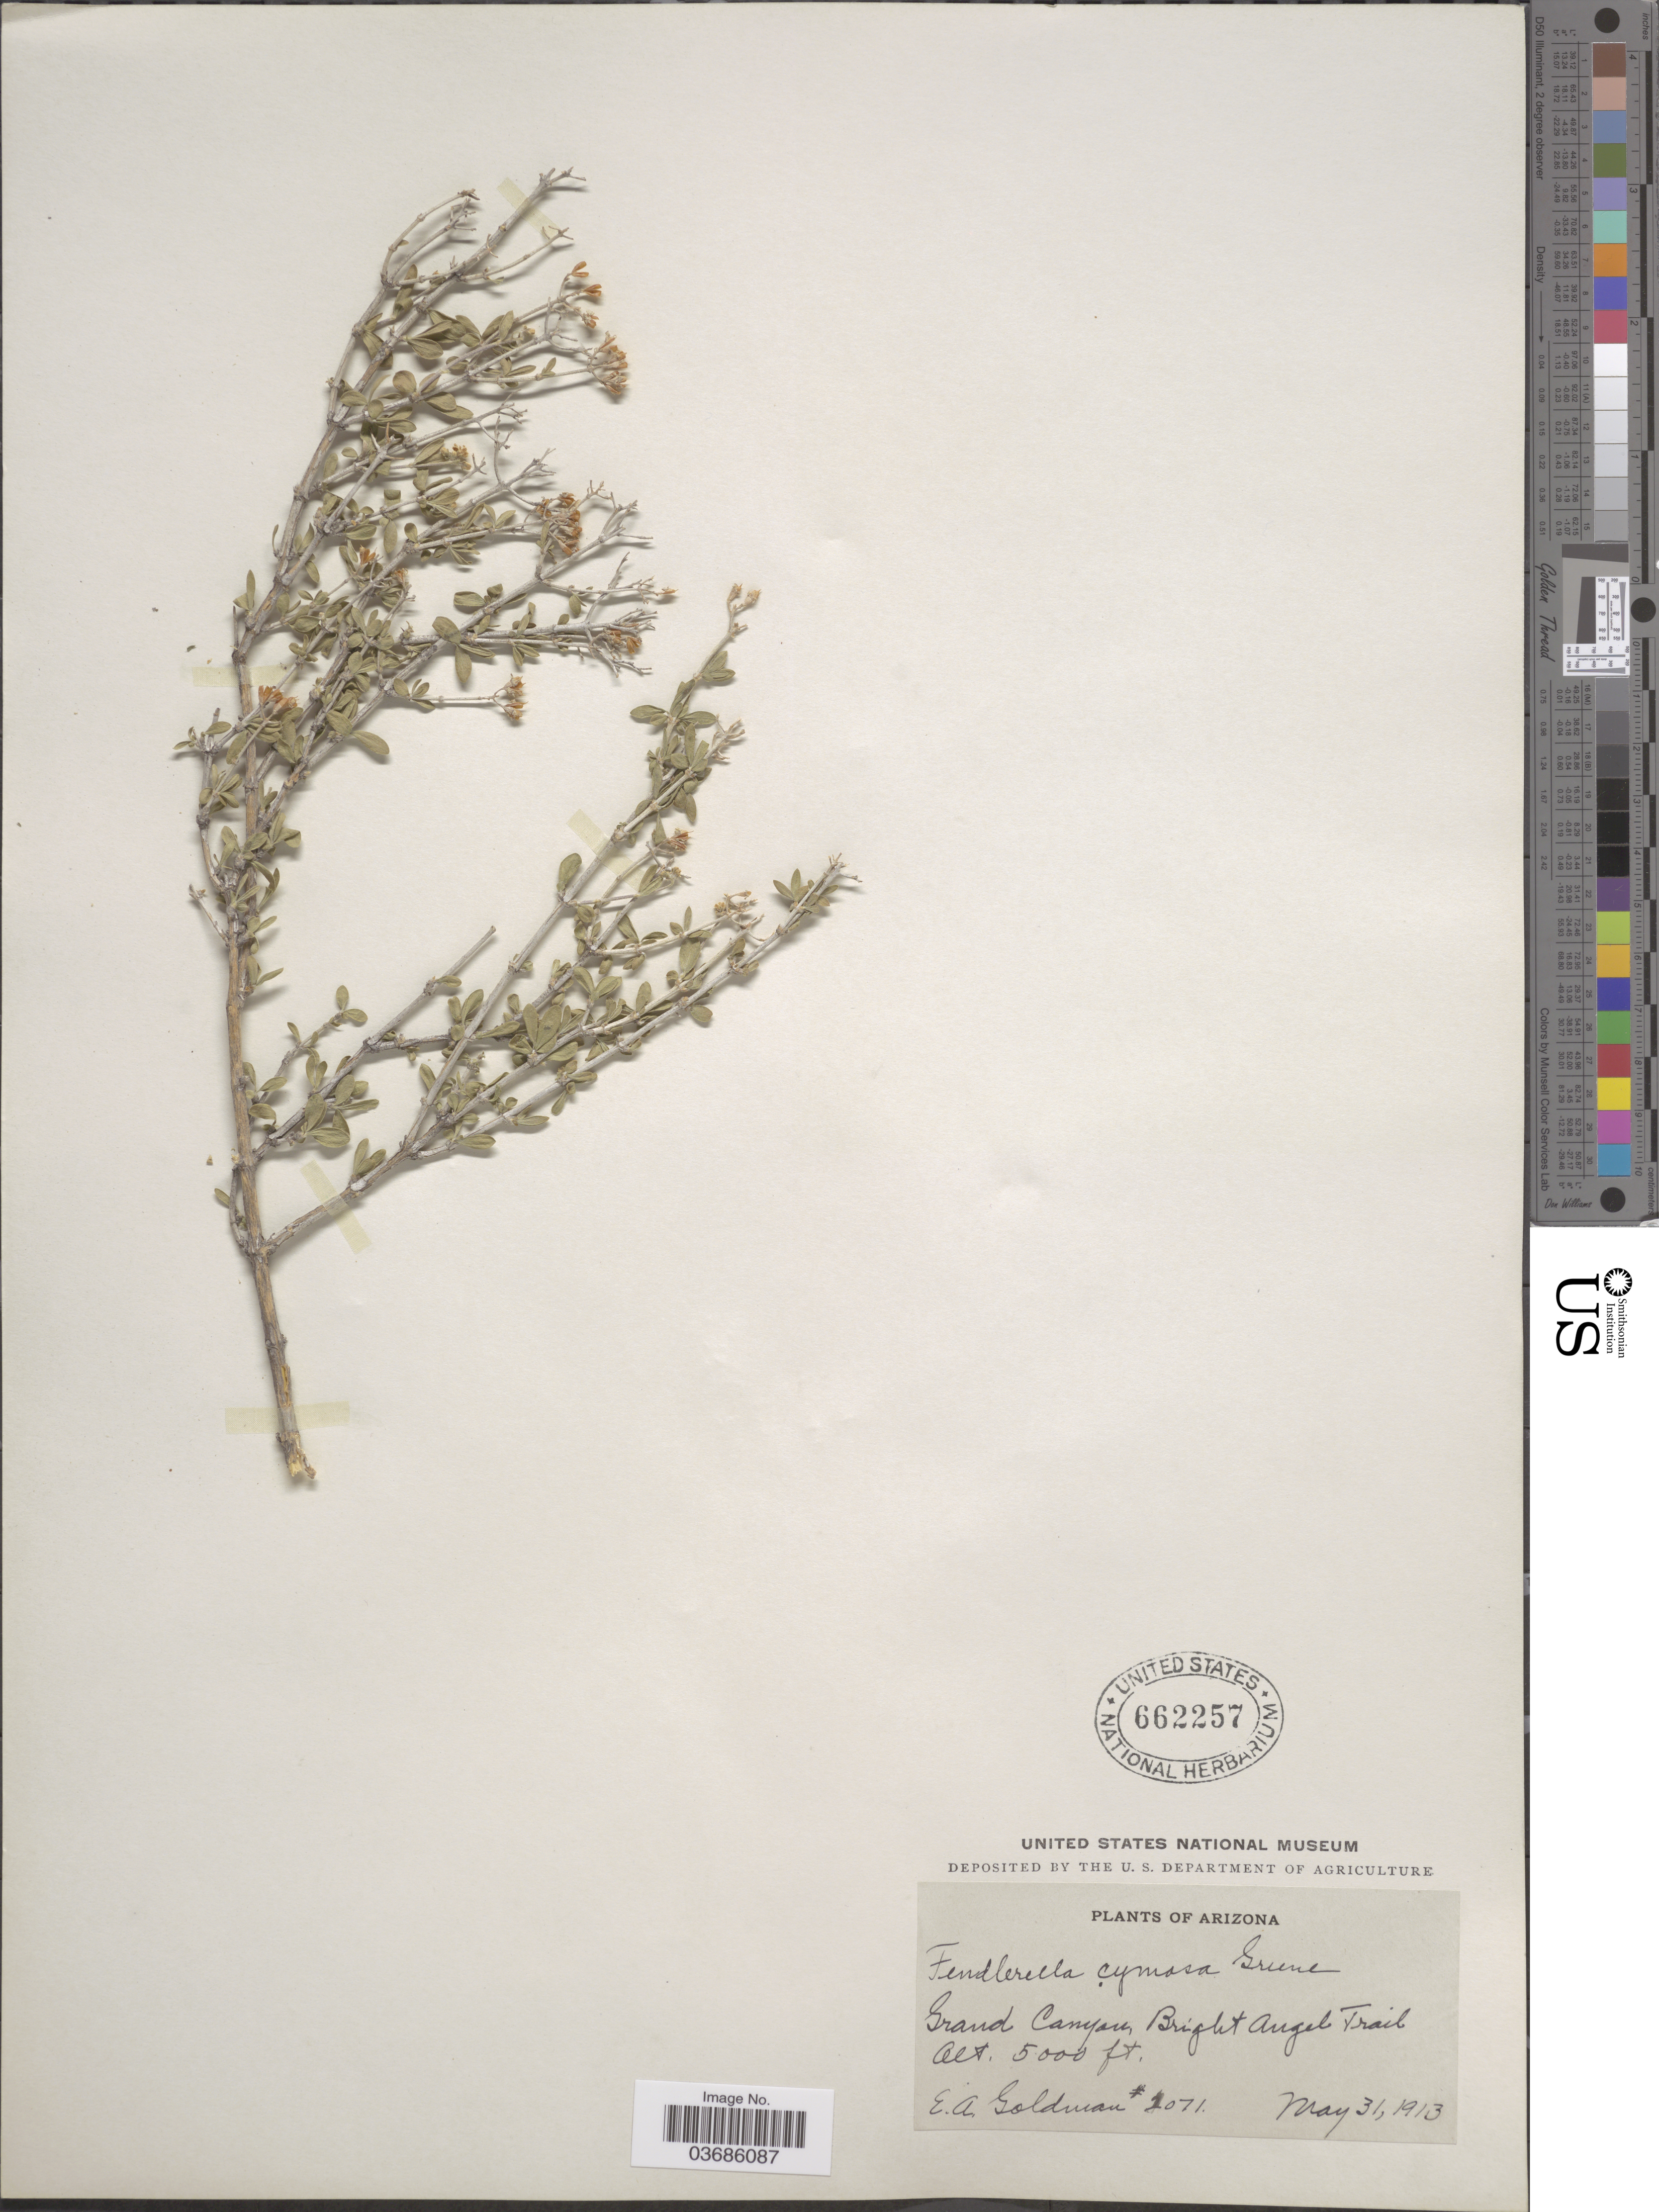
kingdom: Plantae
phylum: Tracheophyta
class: Magnoliopsida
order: Cornales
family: Hydrangeaceae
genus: Fendlerella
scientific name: Fendlerella utahensis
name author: (S. Watson) A. Heller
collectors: E. A. Goldman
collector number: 2071*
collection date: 1913-05-31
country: United States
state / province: Arizona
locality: Grand Canyon, Bright Angel Trail.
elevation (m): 1524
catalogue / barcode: US 662257